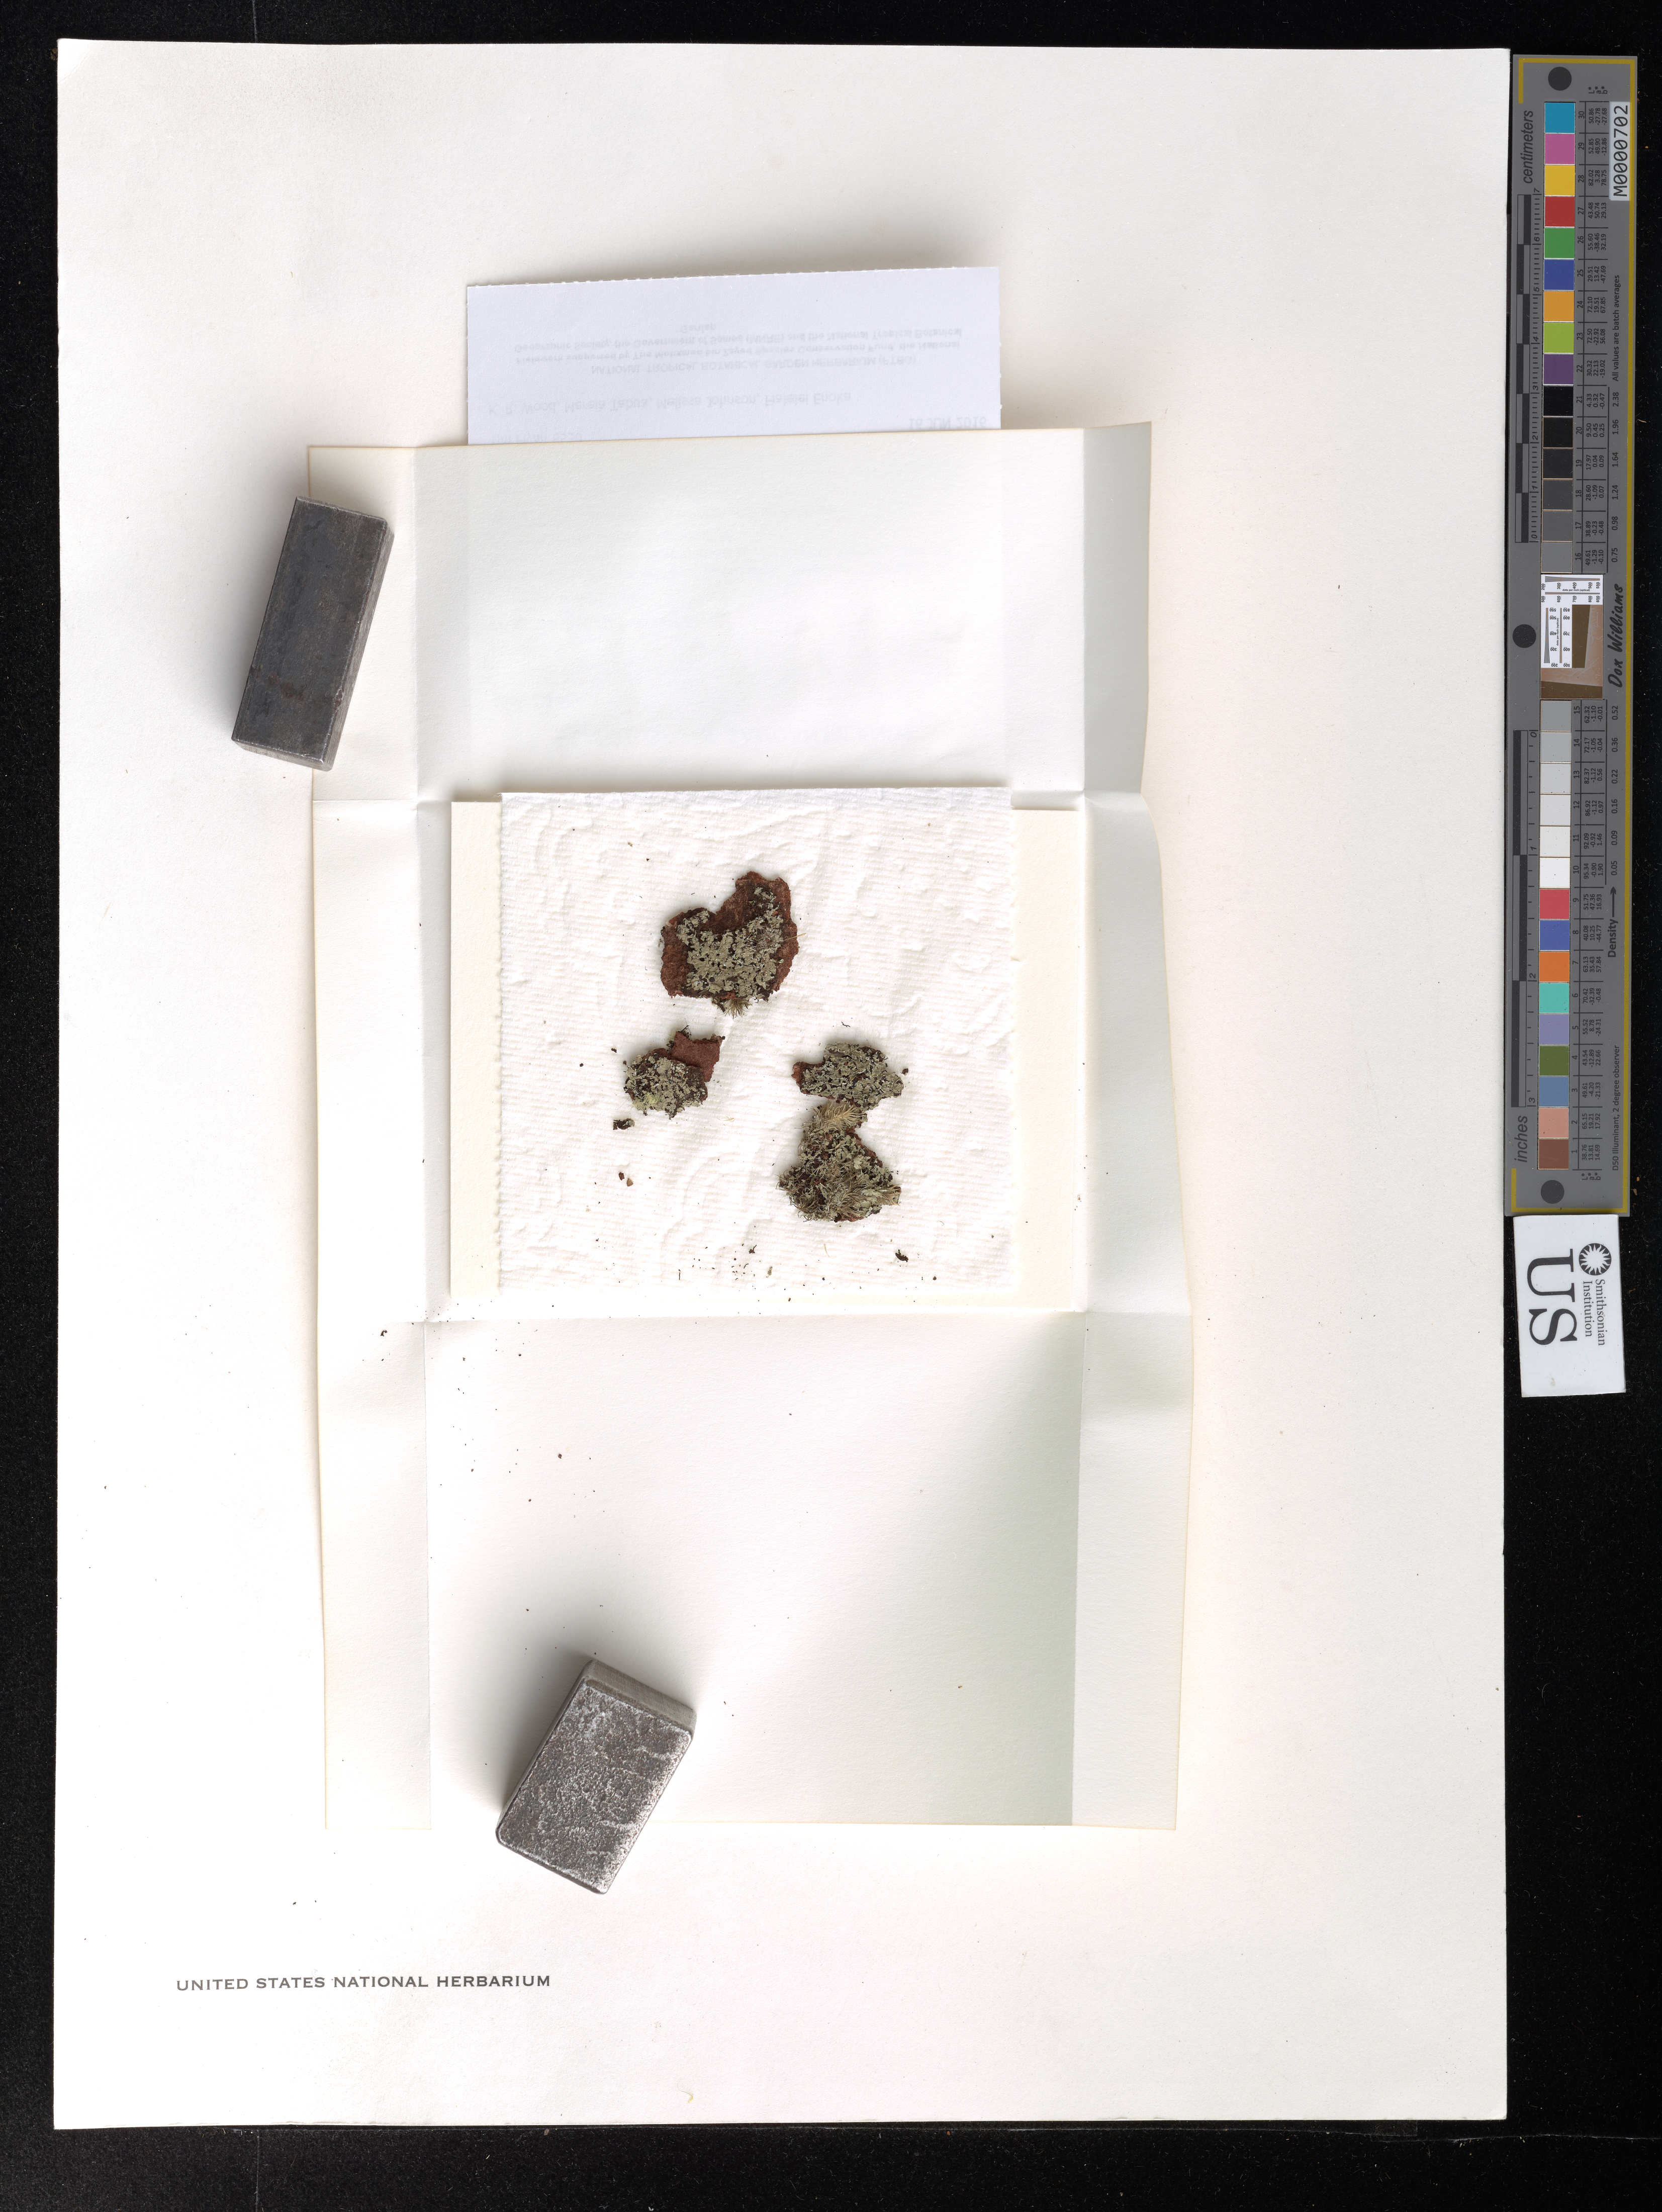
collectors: T. W. Flynn, K. R. Wood, M. Tabua, M. Johnson & F. Enoka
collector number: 8530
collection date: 2016-06-16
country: Samoa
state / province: Gagaifomauga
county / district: Savaii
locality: Slopes above Asao Village.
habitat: Primary montane forest, w/ Ficus, Sarcopygme, Hedycarya, Cyrtandra, et al.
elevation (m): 1038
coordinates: -13.581630, -172.509090